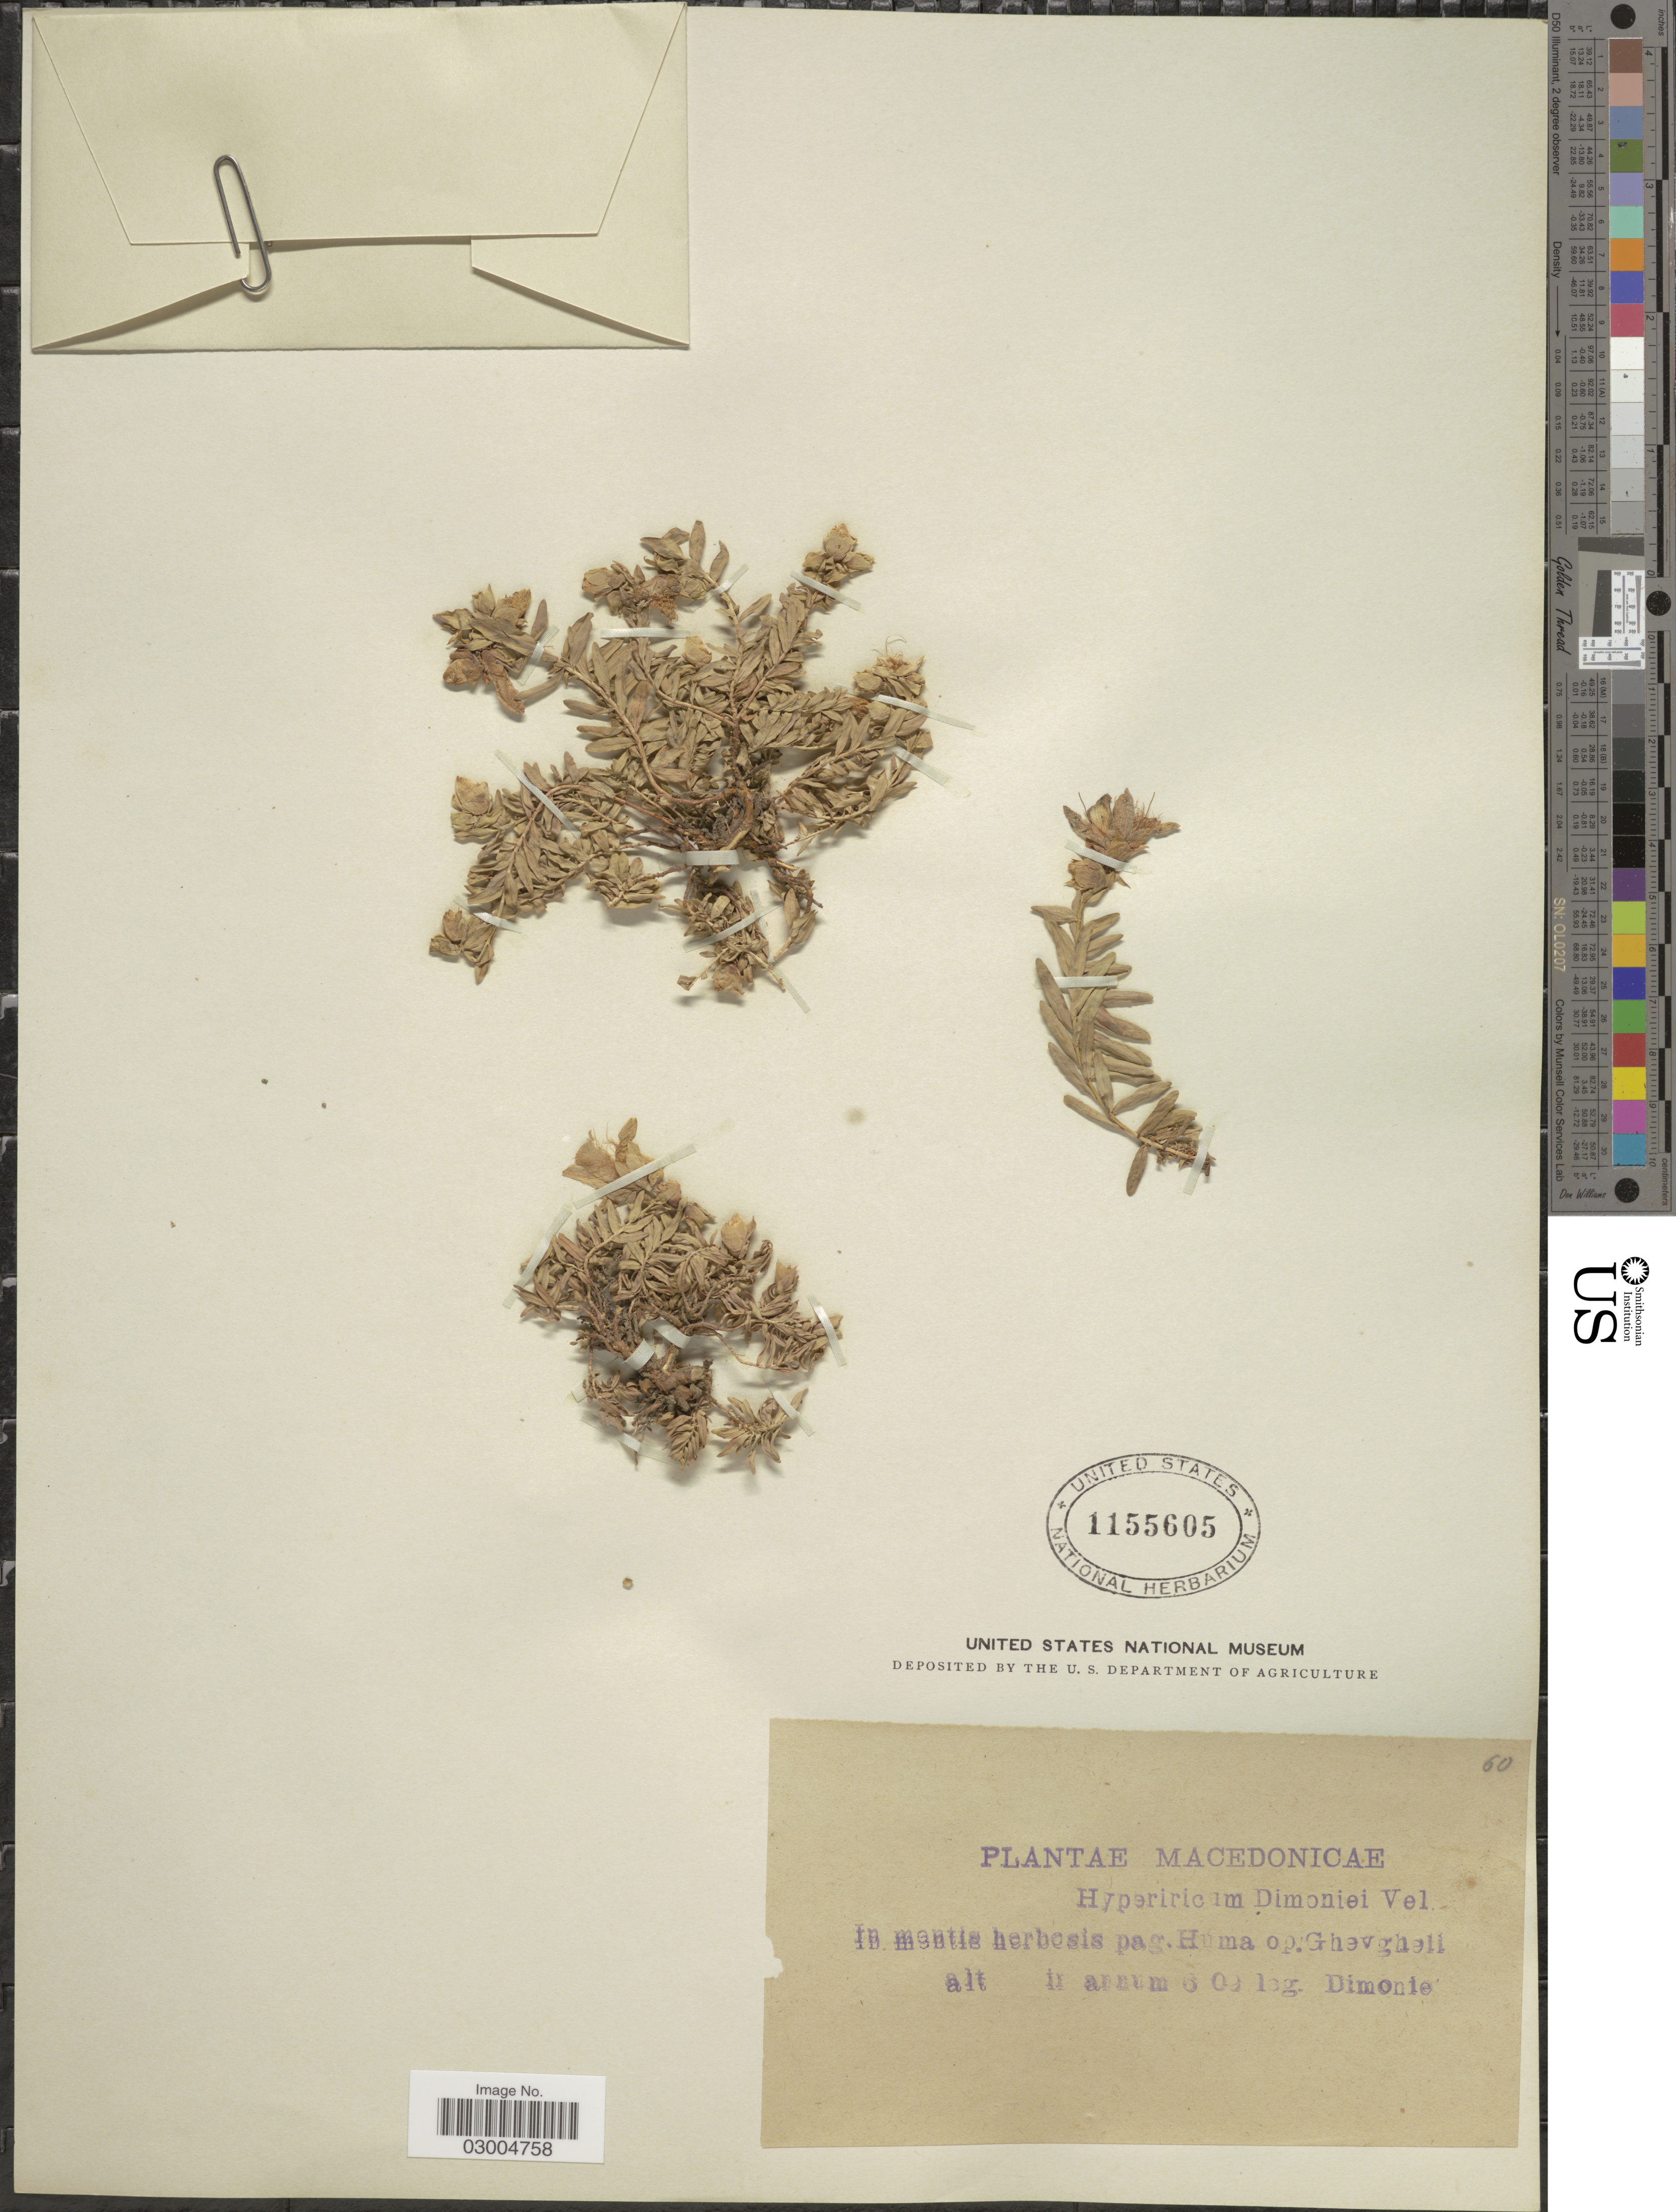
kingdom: Plantae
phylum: Tracheophyta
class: Magnoliopsida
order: Malpighiales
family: Hypericaceae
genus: Hypericum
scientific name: Hypericum dimoniei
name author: Velen.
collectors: -. Dimonie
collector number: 60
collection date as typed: Transcribed d/m/y: --/-6/---9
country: North Macedonia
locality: In montis herbosis pag. Huma op. Ghevgheli.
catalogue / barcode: US 1155605